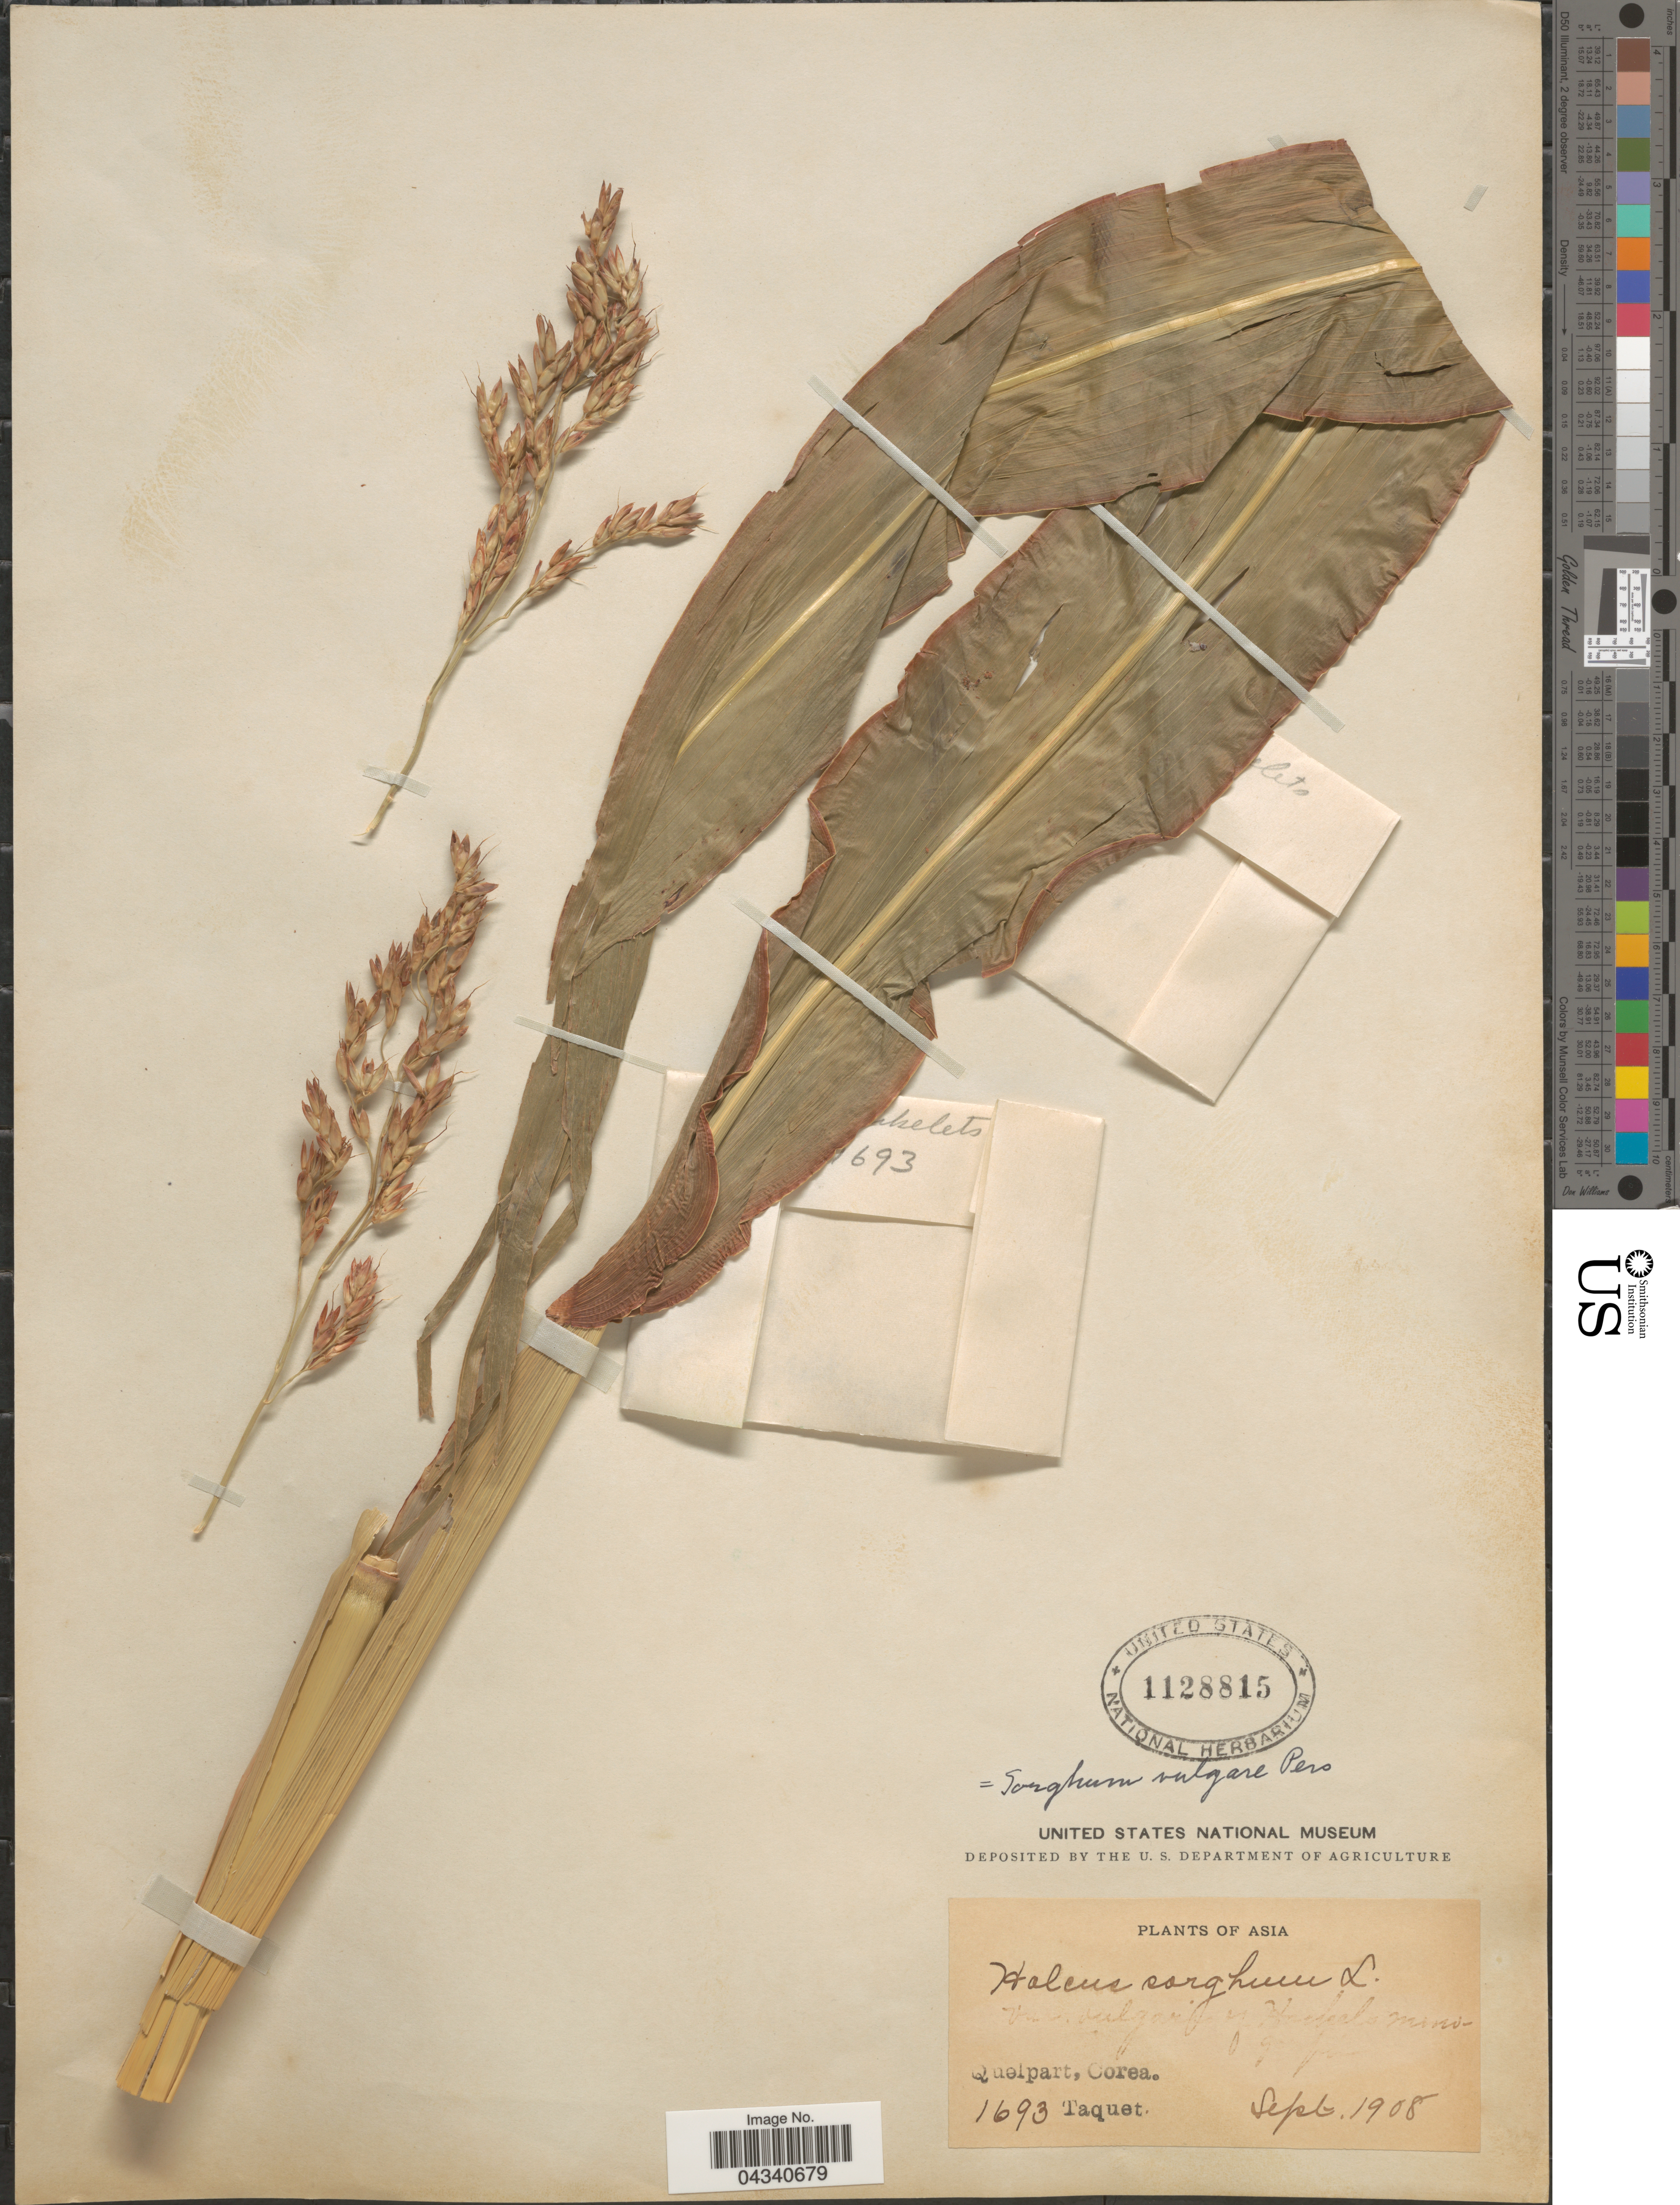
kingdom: Plantae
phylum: Tracheophyta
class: Liliopsida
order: Poales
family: Poaceae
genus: Sorghum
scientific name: Sorghum sp.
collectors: Taquet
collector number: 1693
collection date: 1908-09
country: South Korea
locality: Quelpart, Corea.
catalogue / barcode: US 1128815